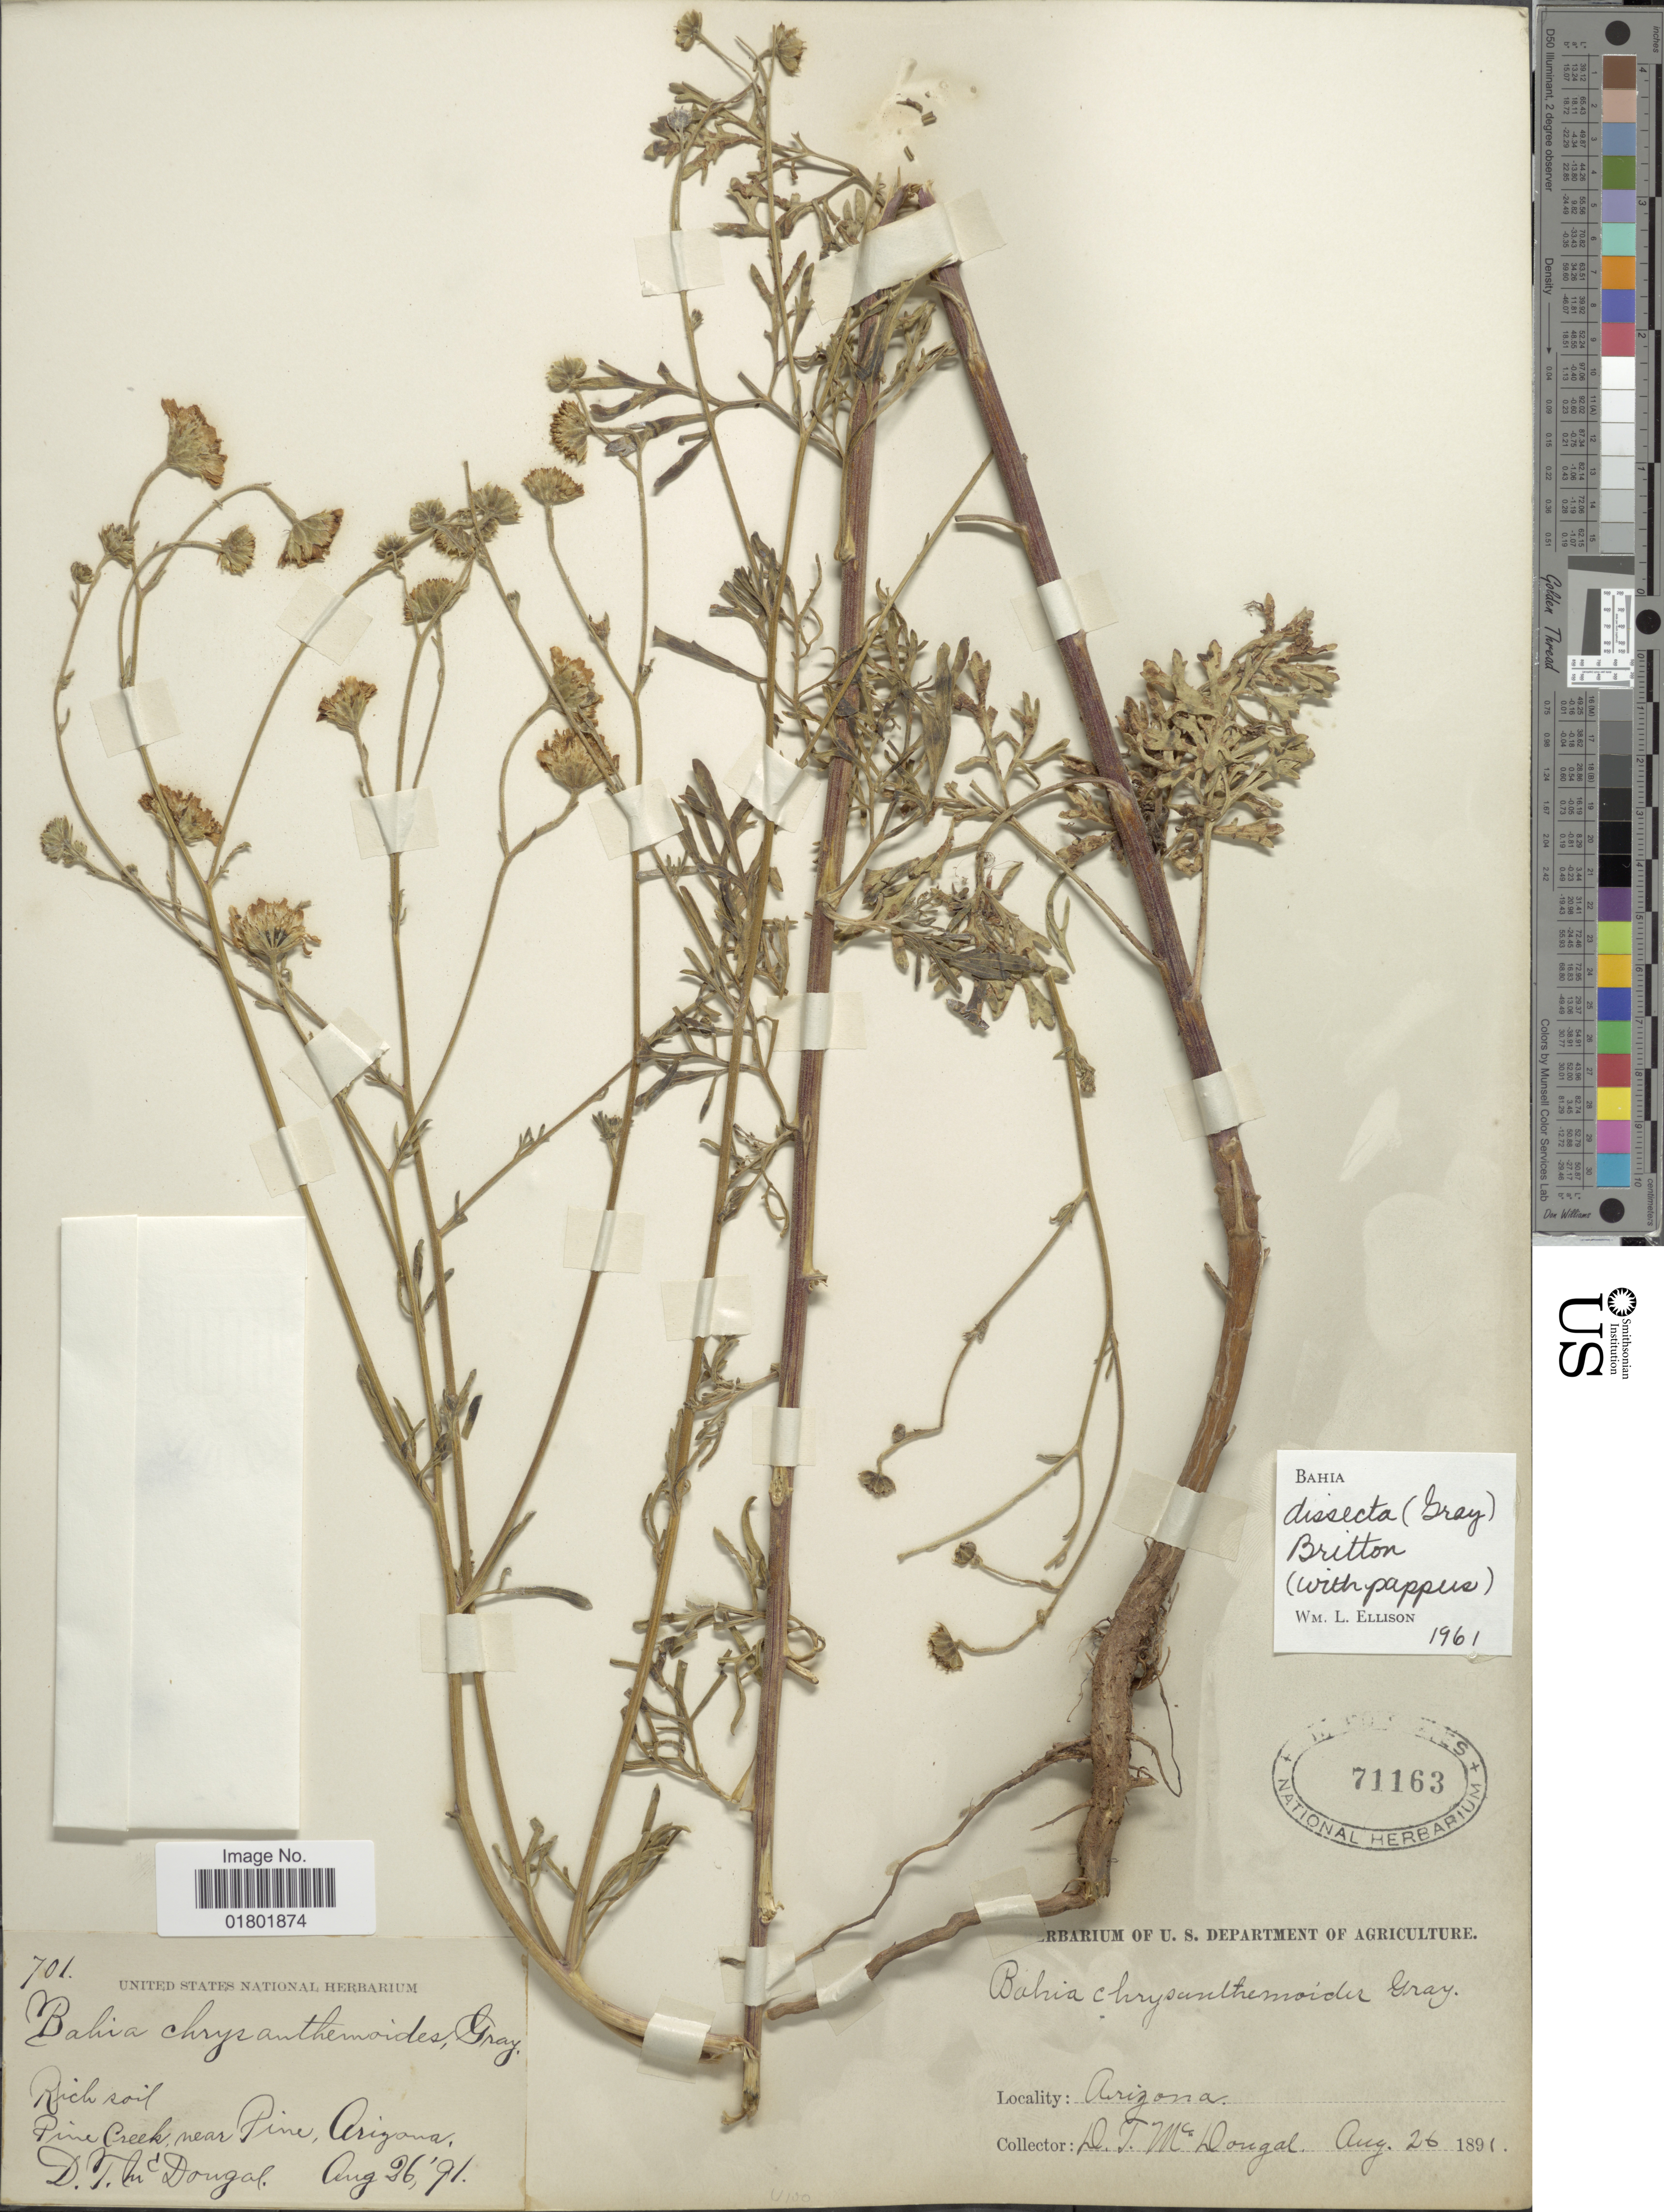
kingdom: Plantae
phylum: Tracheophyta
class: Magnoliopsida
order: Asterales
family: Asteraceae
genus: Bahia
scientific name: Bahia dissecta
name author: (A. Gray) Britton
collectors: D. T. MacDougal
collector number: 701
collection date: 1891-08-26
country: United States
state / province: Arizona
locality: Pine Creek, near Pine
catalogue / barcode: US 71163